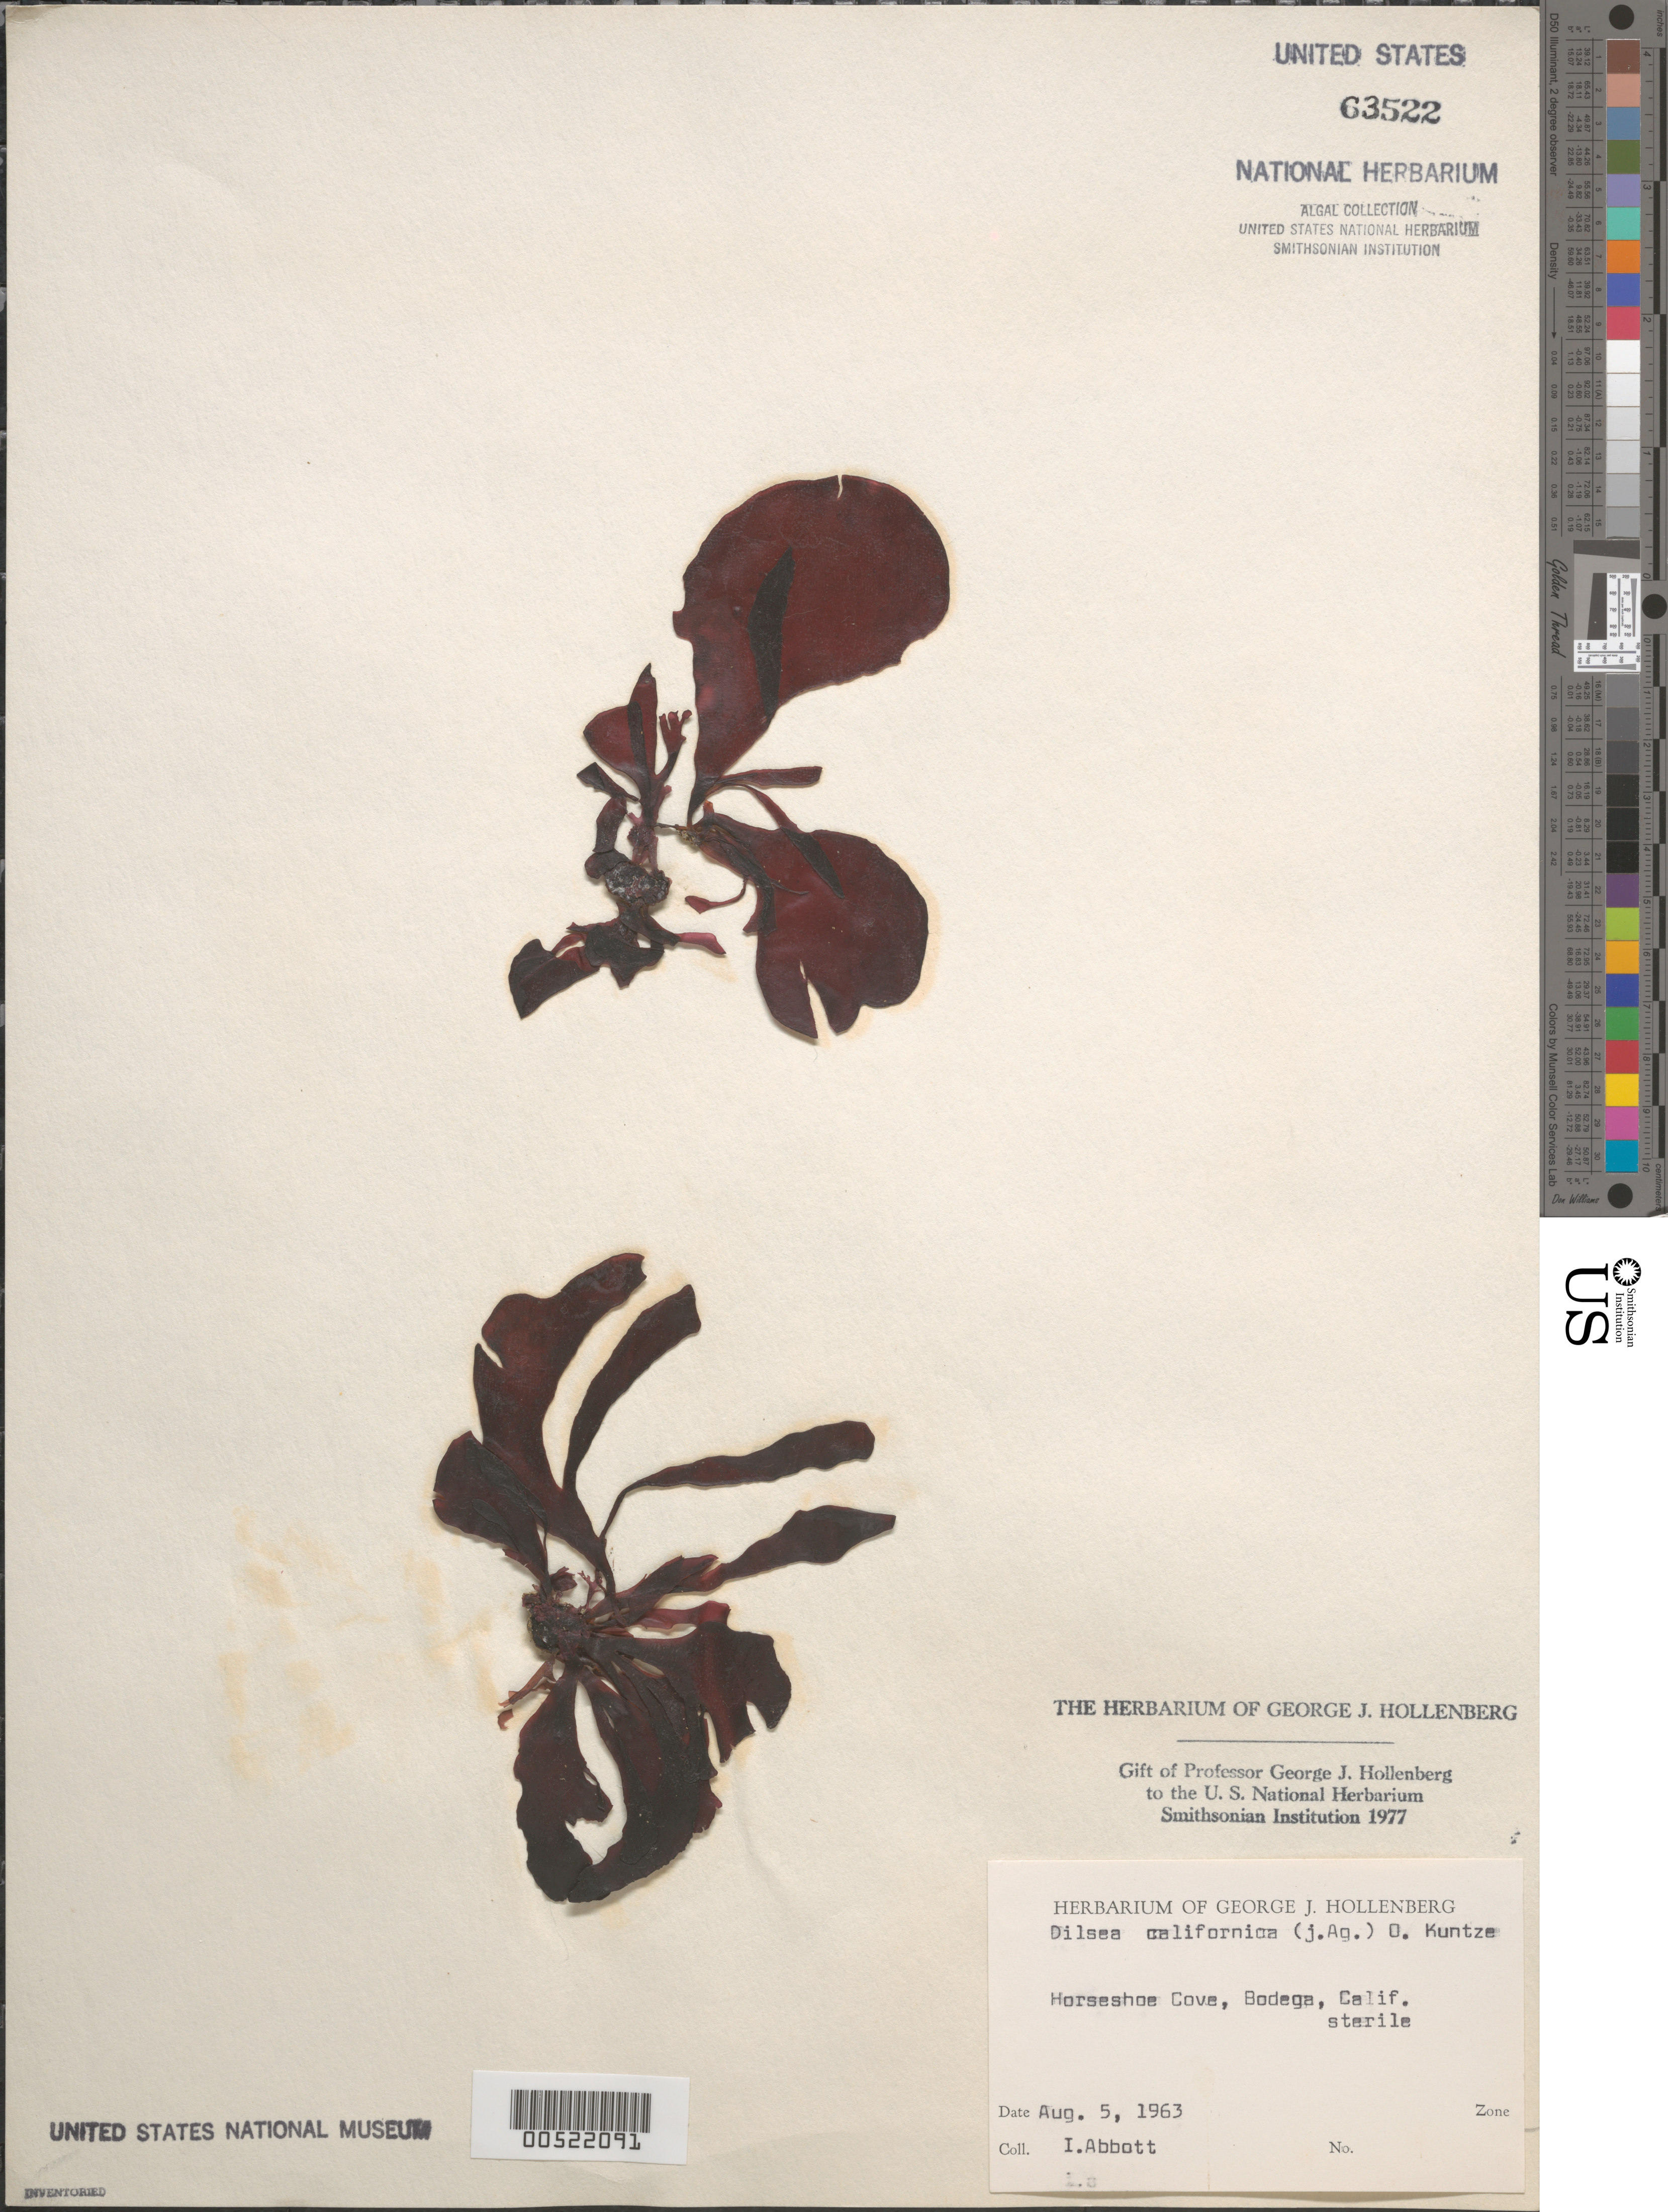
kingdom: Plantae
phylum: Rhodophyta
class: Florideophyceae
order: Gigartinales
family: Dumontiaceae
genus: Dilsea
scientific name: Dilsea californica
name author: (J. Agardh) Kuntze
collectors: I. A. Abbott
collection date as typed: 05 Aug 1963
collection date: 1963-08-05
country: United States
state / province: California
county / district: Marin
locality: Horseshoe Cove, Bodega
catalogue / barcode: US 63522